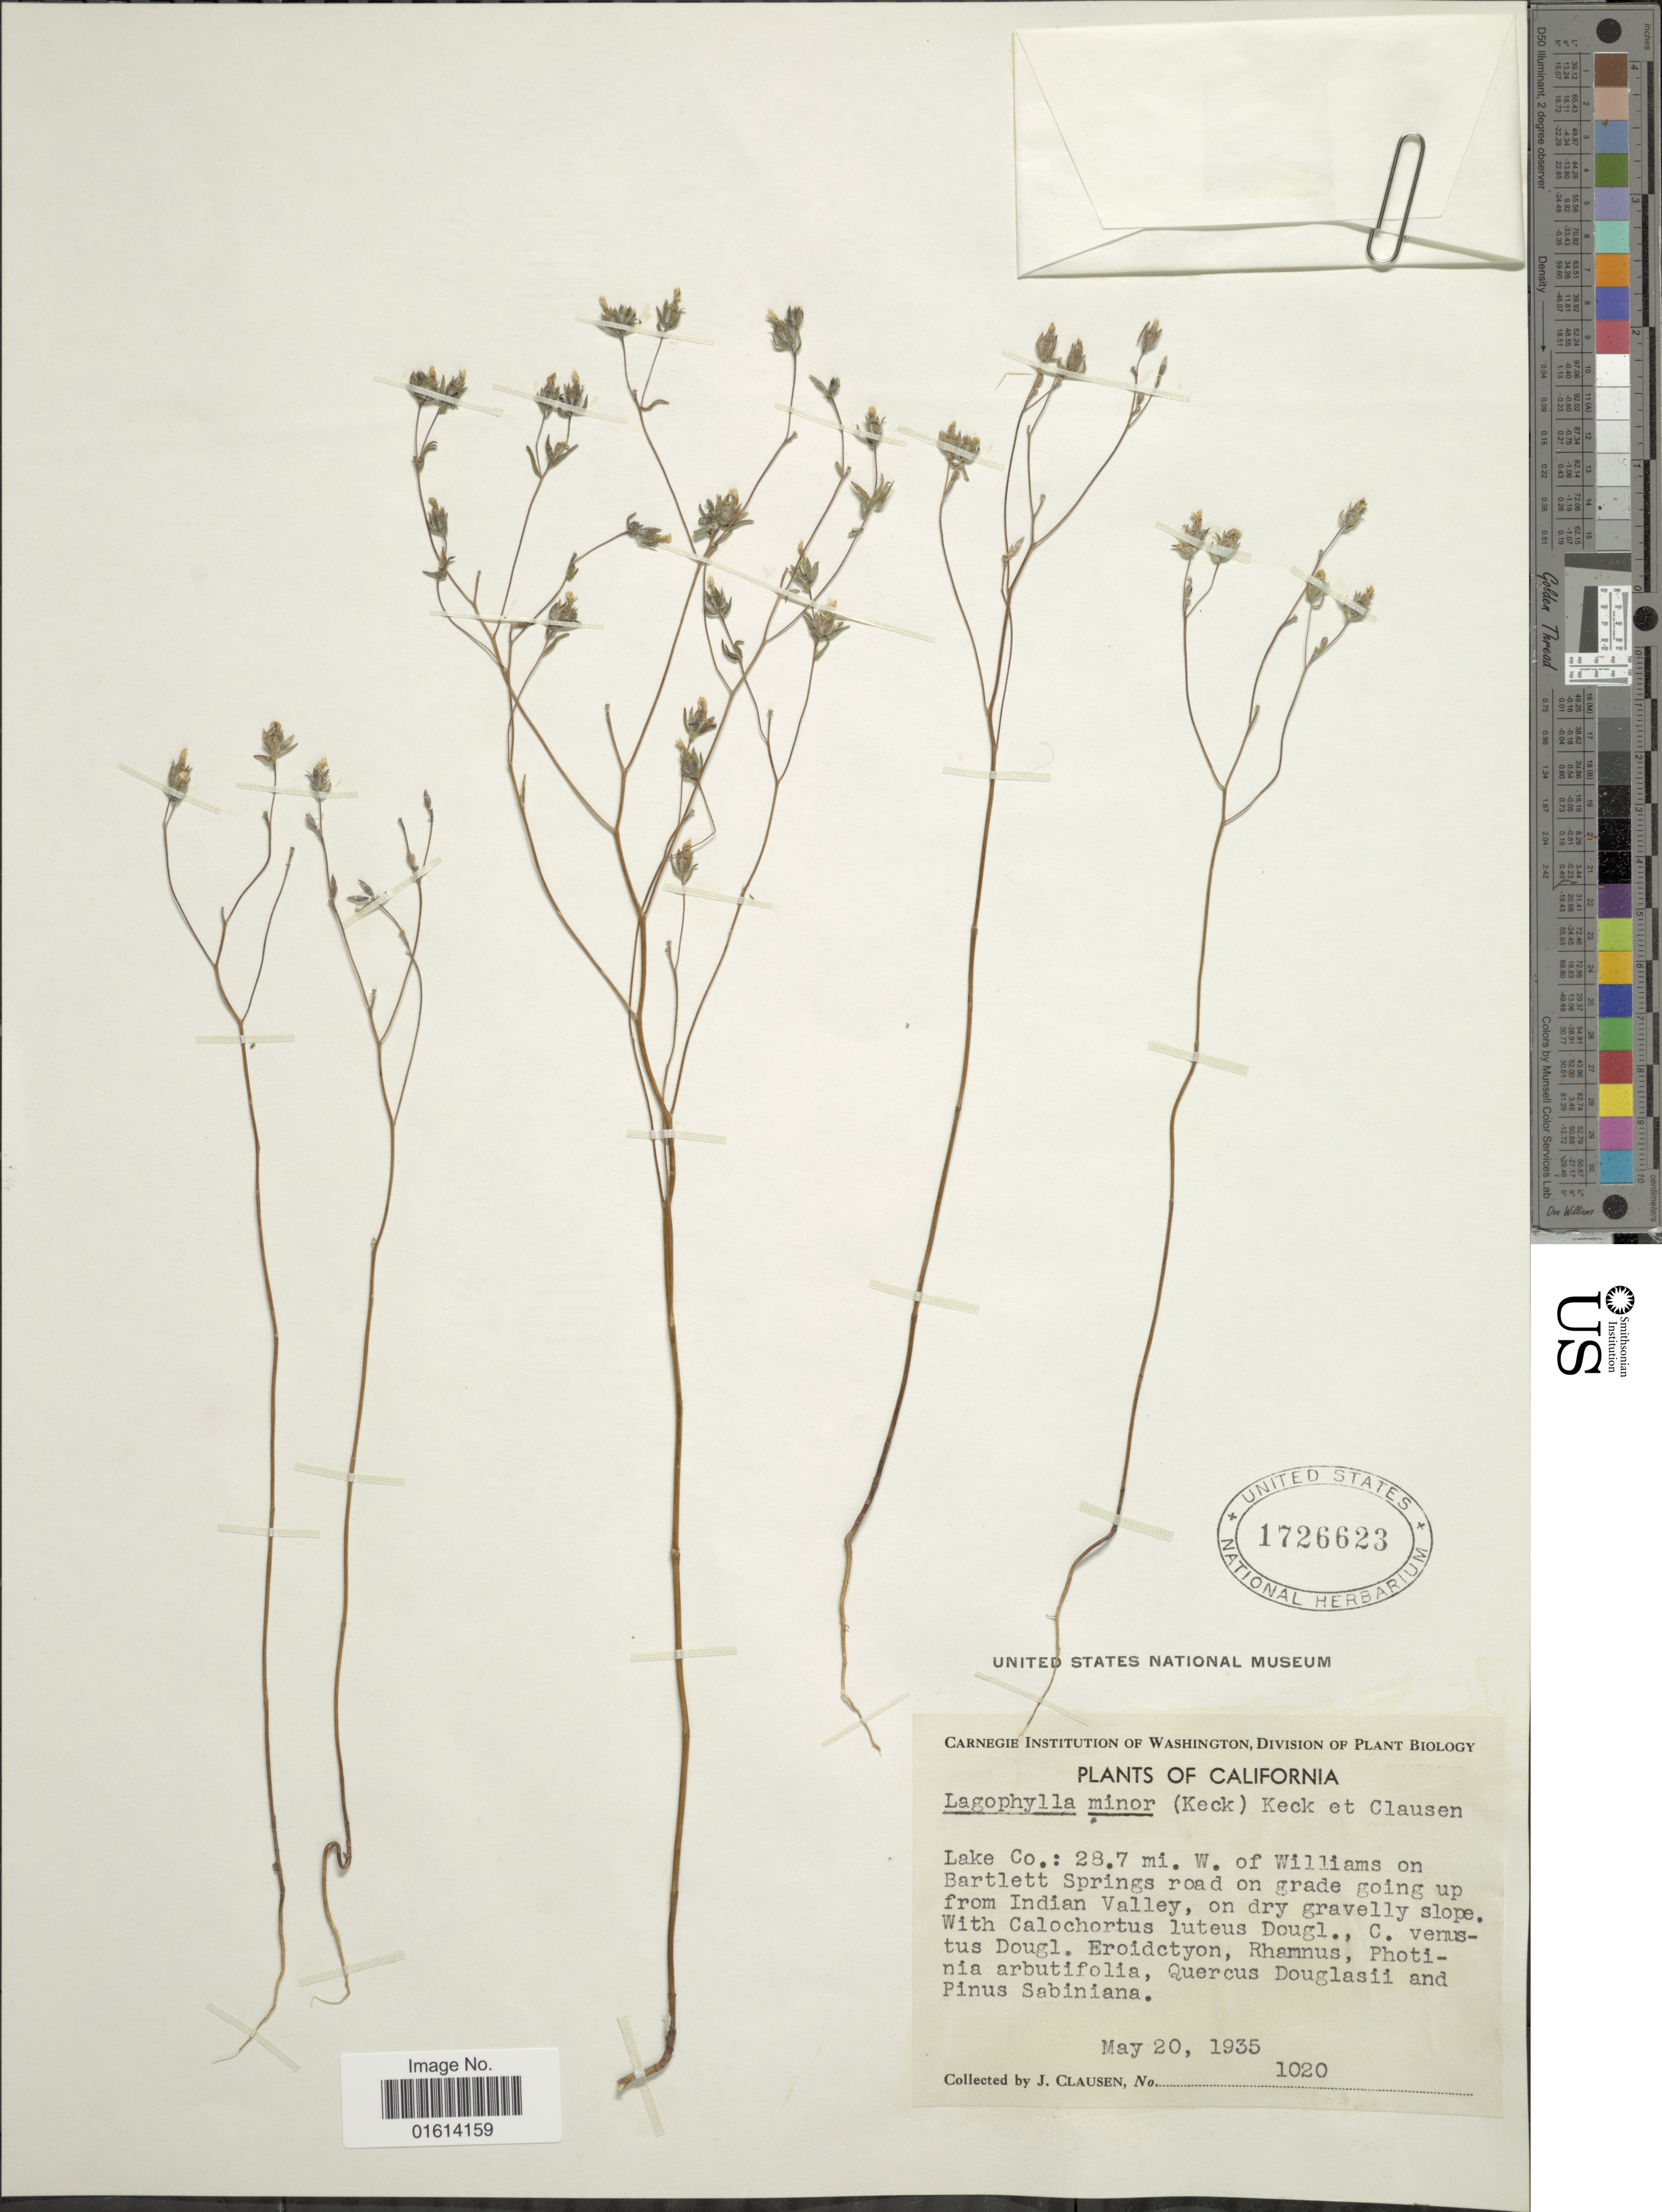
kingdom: Plantae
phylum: Tracheophyta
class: Magnoliopsida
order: Asterales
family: Asteraceae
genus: Lagophylla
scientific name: Lagophylla minor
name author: (D.D. Keck) D.D. Keck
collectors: J. Clausen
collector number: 1020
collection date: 1935-05-20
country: United States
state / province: California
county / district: Lake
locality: Lake Co., 28.7 mi. W. of Williams on Bartlett Springs road on grade going up from Indian Valley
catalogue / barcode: US 1726623